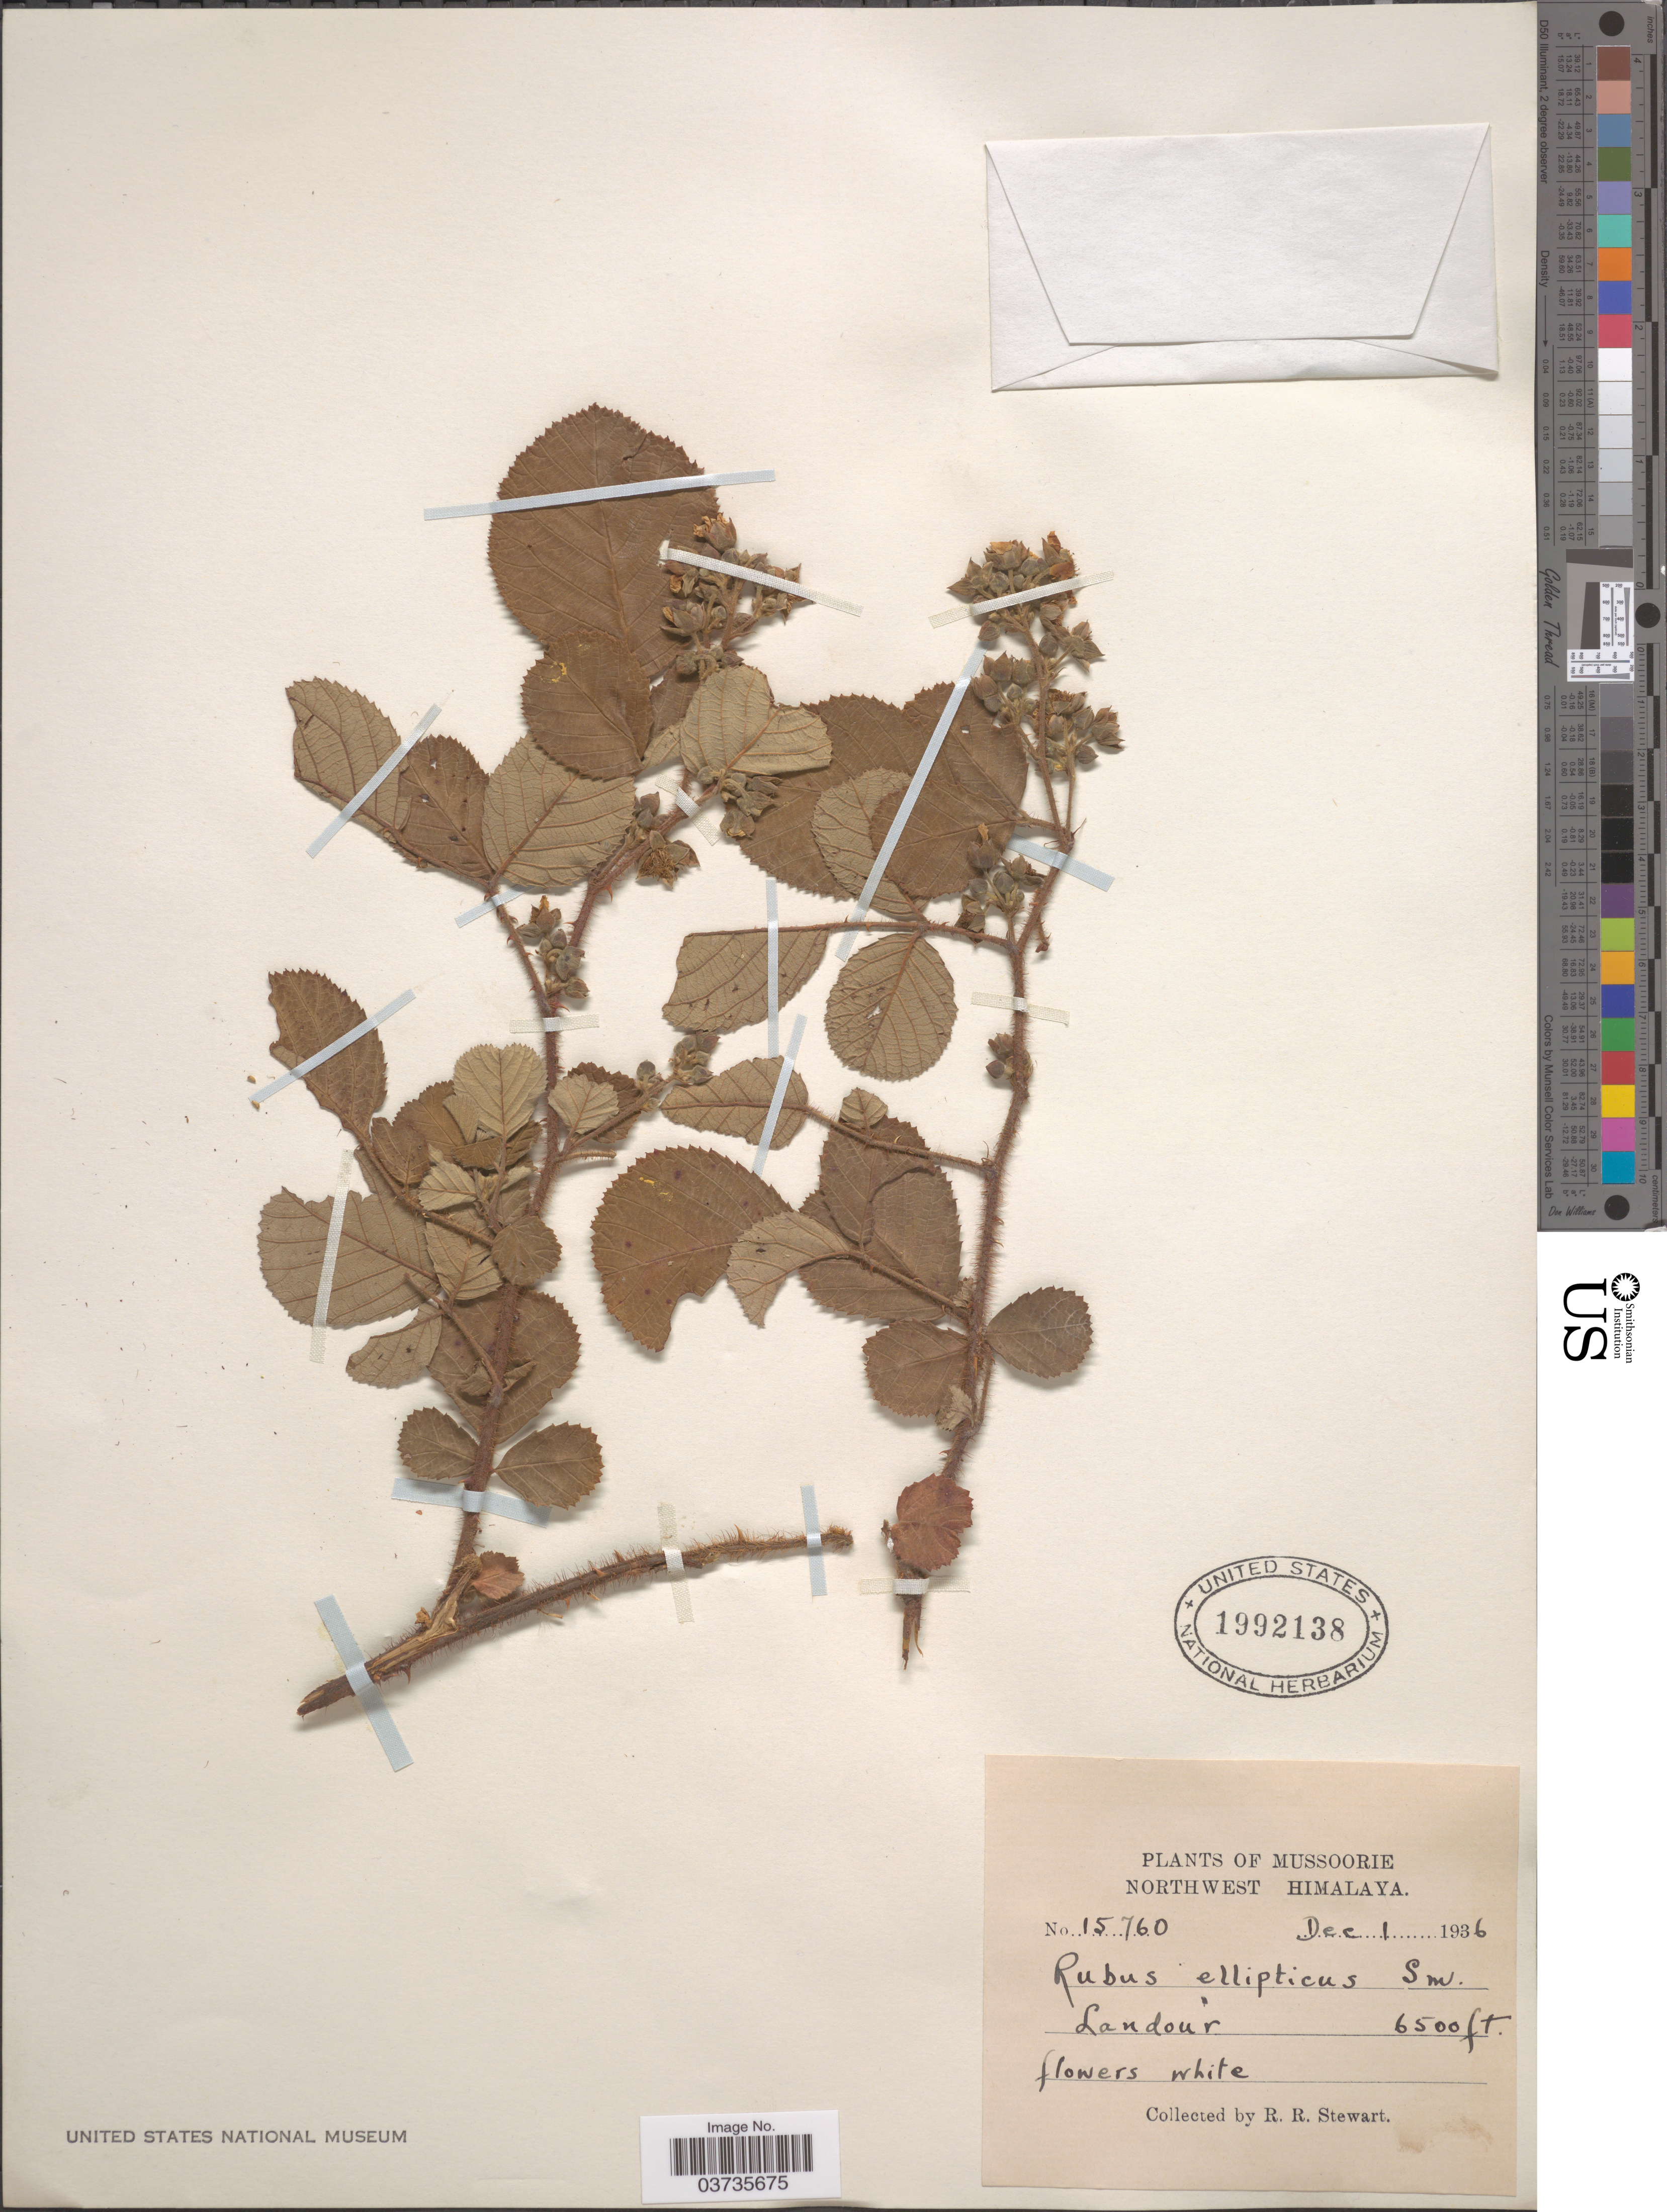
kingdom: Plantae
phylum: Tracheophyta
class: Magnoliopsida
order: Rosales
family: Rosaceae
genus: Rubus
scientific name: Rubus ellipticus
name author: Sm.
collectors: R. Stewart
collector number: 15760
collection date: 1936-12-01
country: India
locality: Mussoorie, Northwest Himalaya. Landour.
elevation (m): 1981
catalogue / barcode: US 1992138